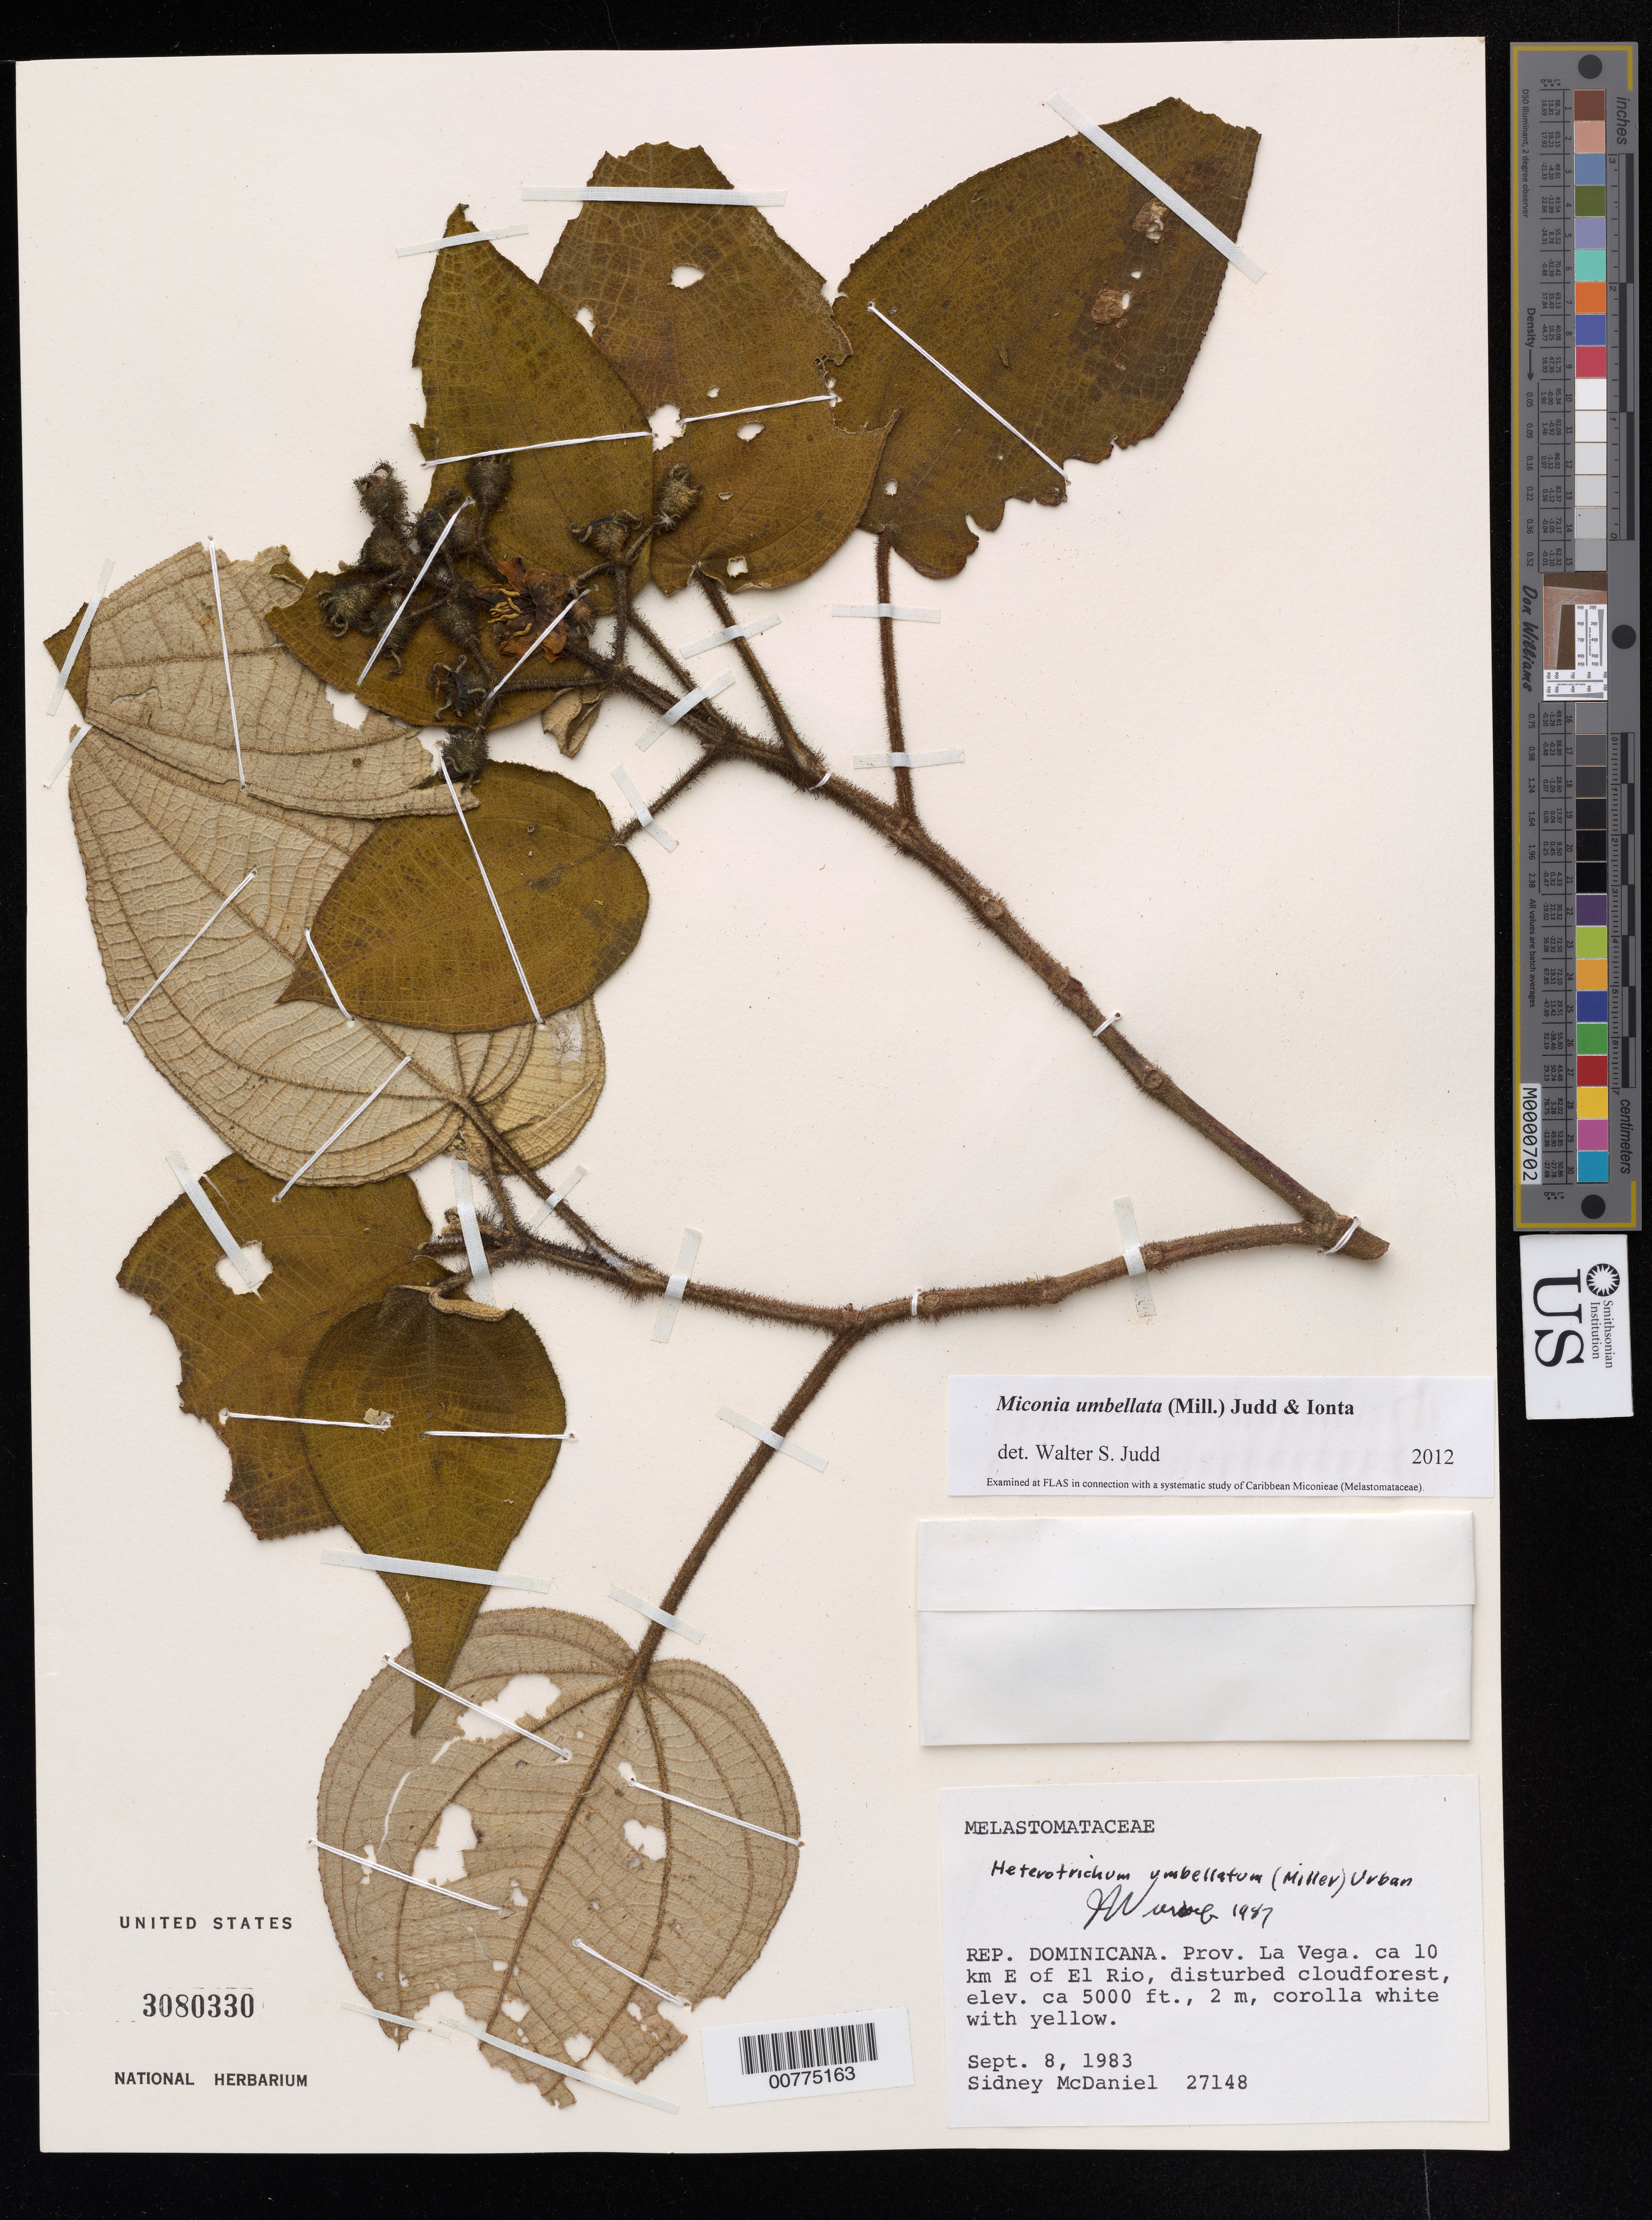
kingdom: Plantae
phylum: Tracheophyta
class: Magnoliopsida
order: Myrtales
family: Melastomataceae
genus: Miconia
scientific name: Miconia umbellata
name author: (Mill.) Judd & Ionta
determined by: Judd, Walter S.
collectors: S. McDaniel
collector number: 27148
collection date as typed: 08 Sep 1983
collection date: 1983-09-08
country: Dominican Republic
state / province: La Vega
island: Hispaniola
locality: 10 km E of El Rio.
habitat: Disturbed cloudforest.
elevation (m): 1524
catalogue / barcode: US 3080330